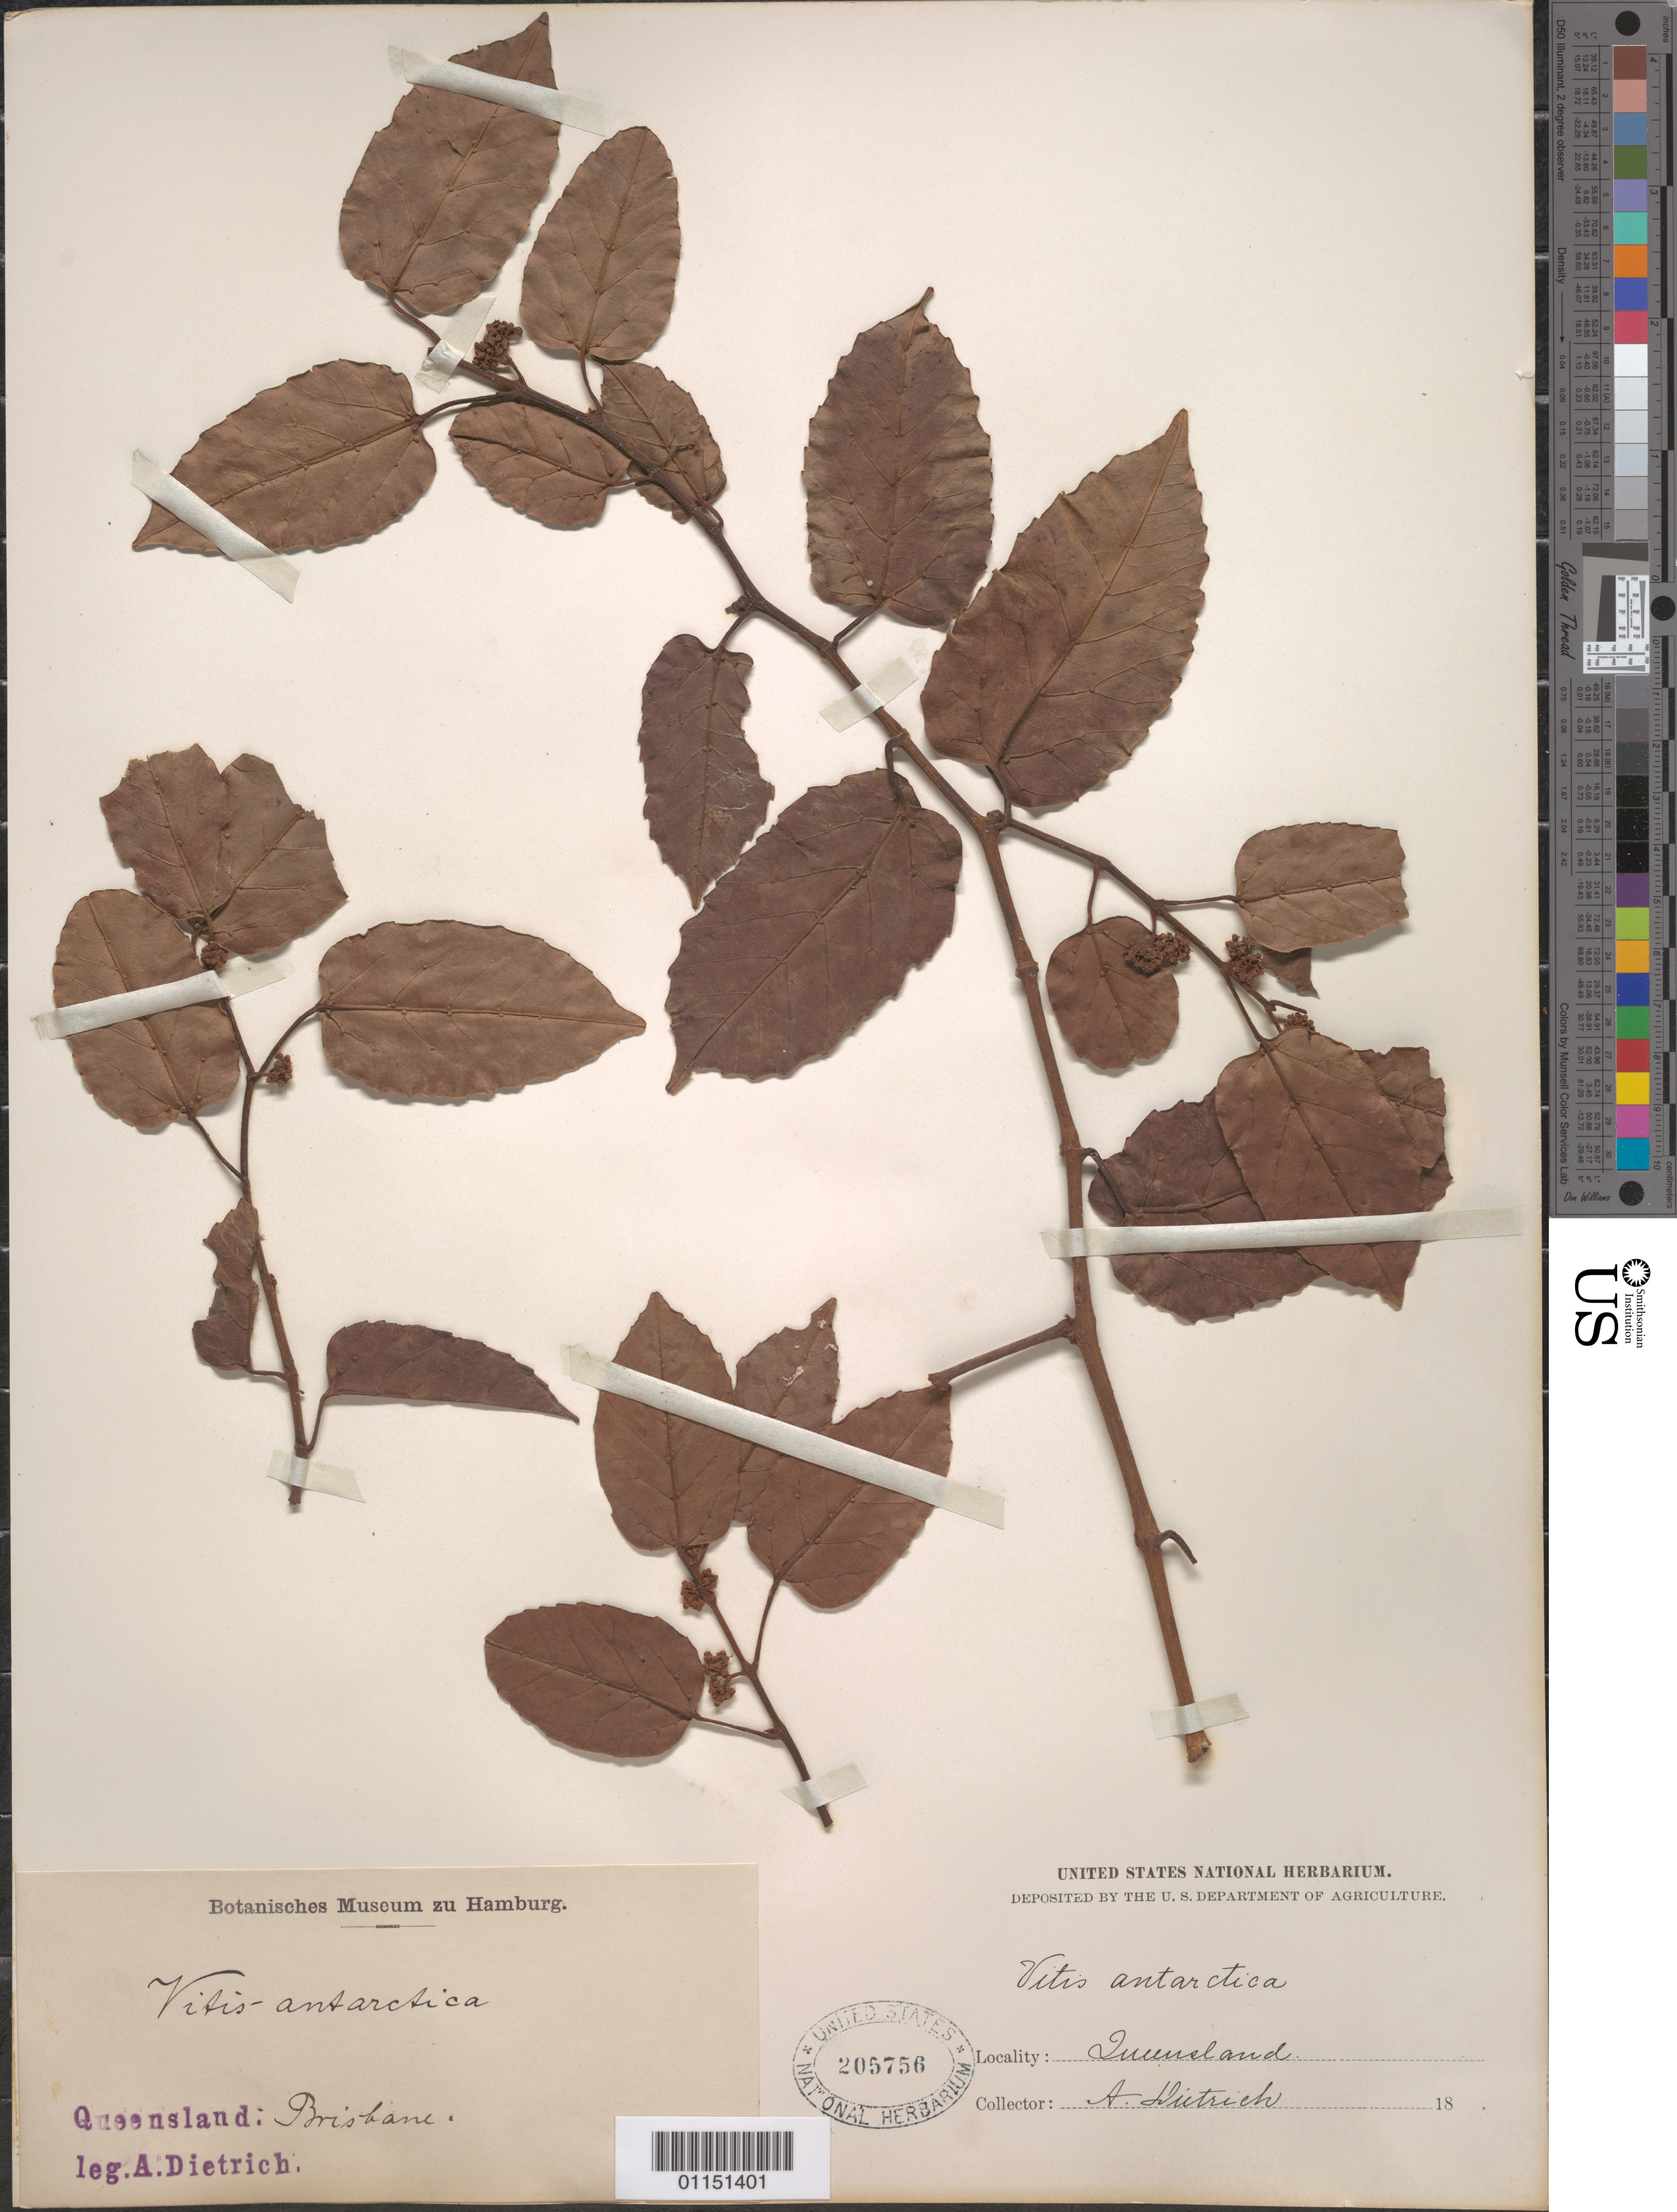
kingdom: Plantae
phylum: Tracheophyta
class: Magnoliopsida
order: Vitales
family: Vitaceae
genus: Vitis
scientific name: Vitis antarctica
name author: (Vent.) Benth.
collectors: A. Dietrich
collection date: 1800/1860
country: Australia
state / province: Queensland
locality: Brisbane.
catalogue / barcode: US 205756